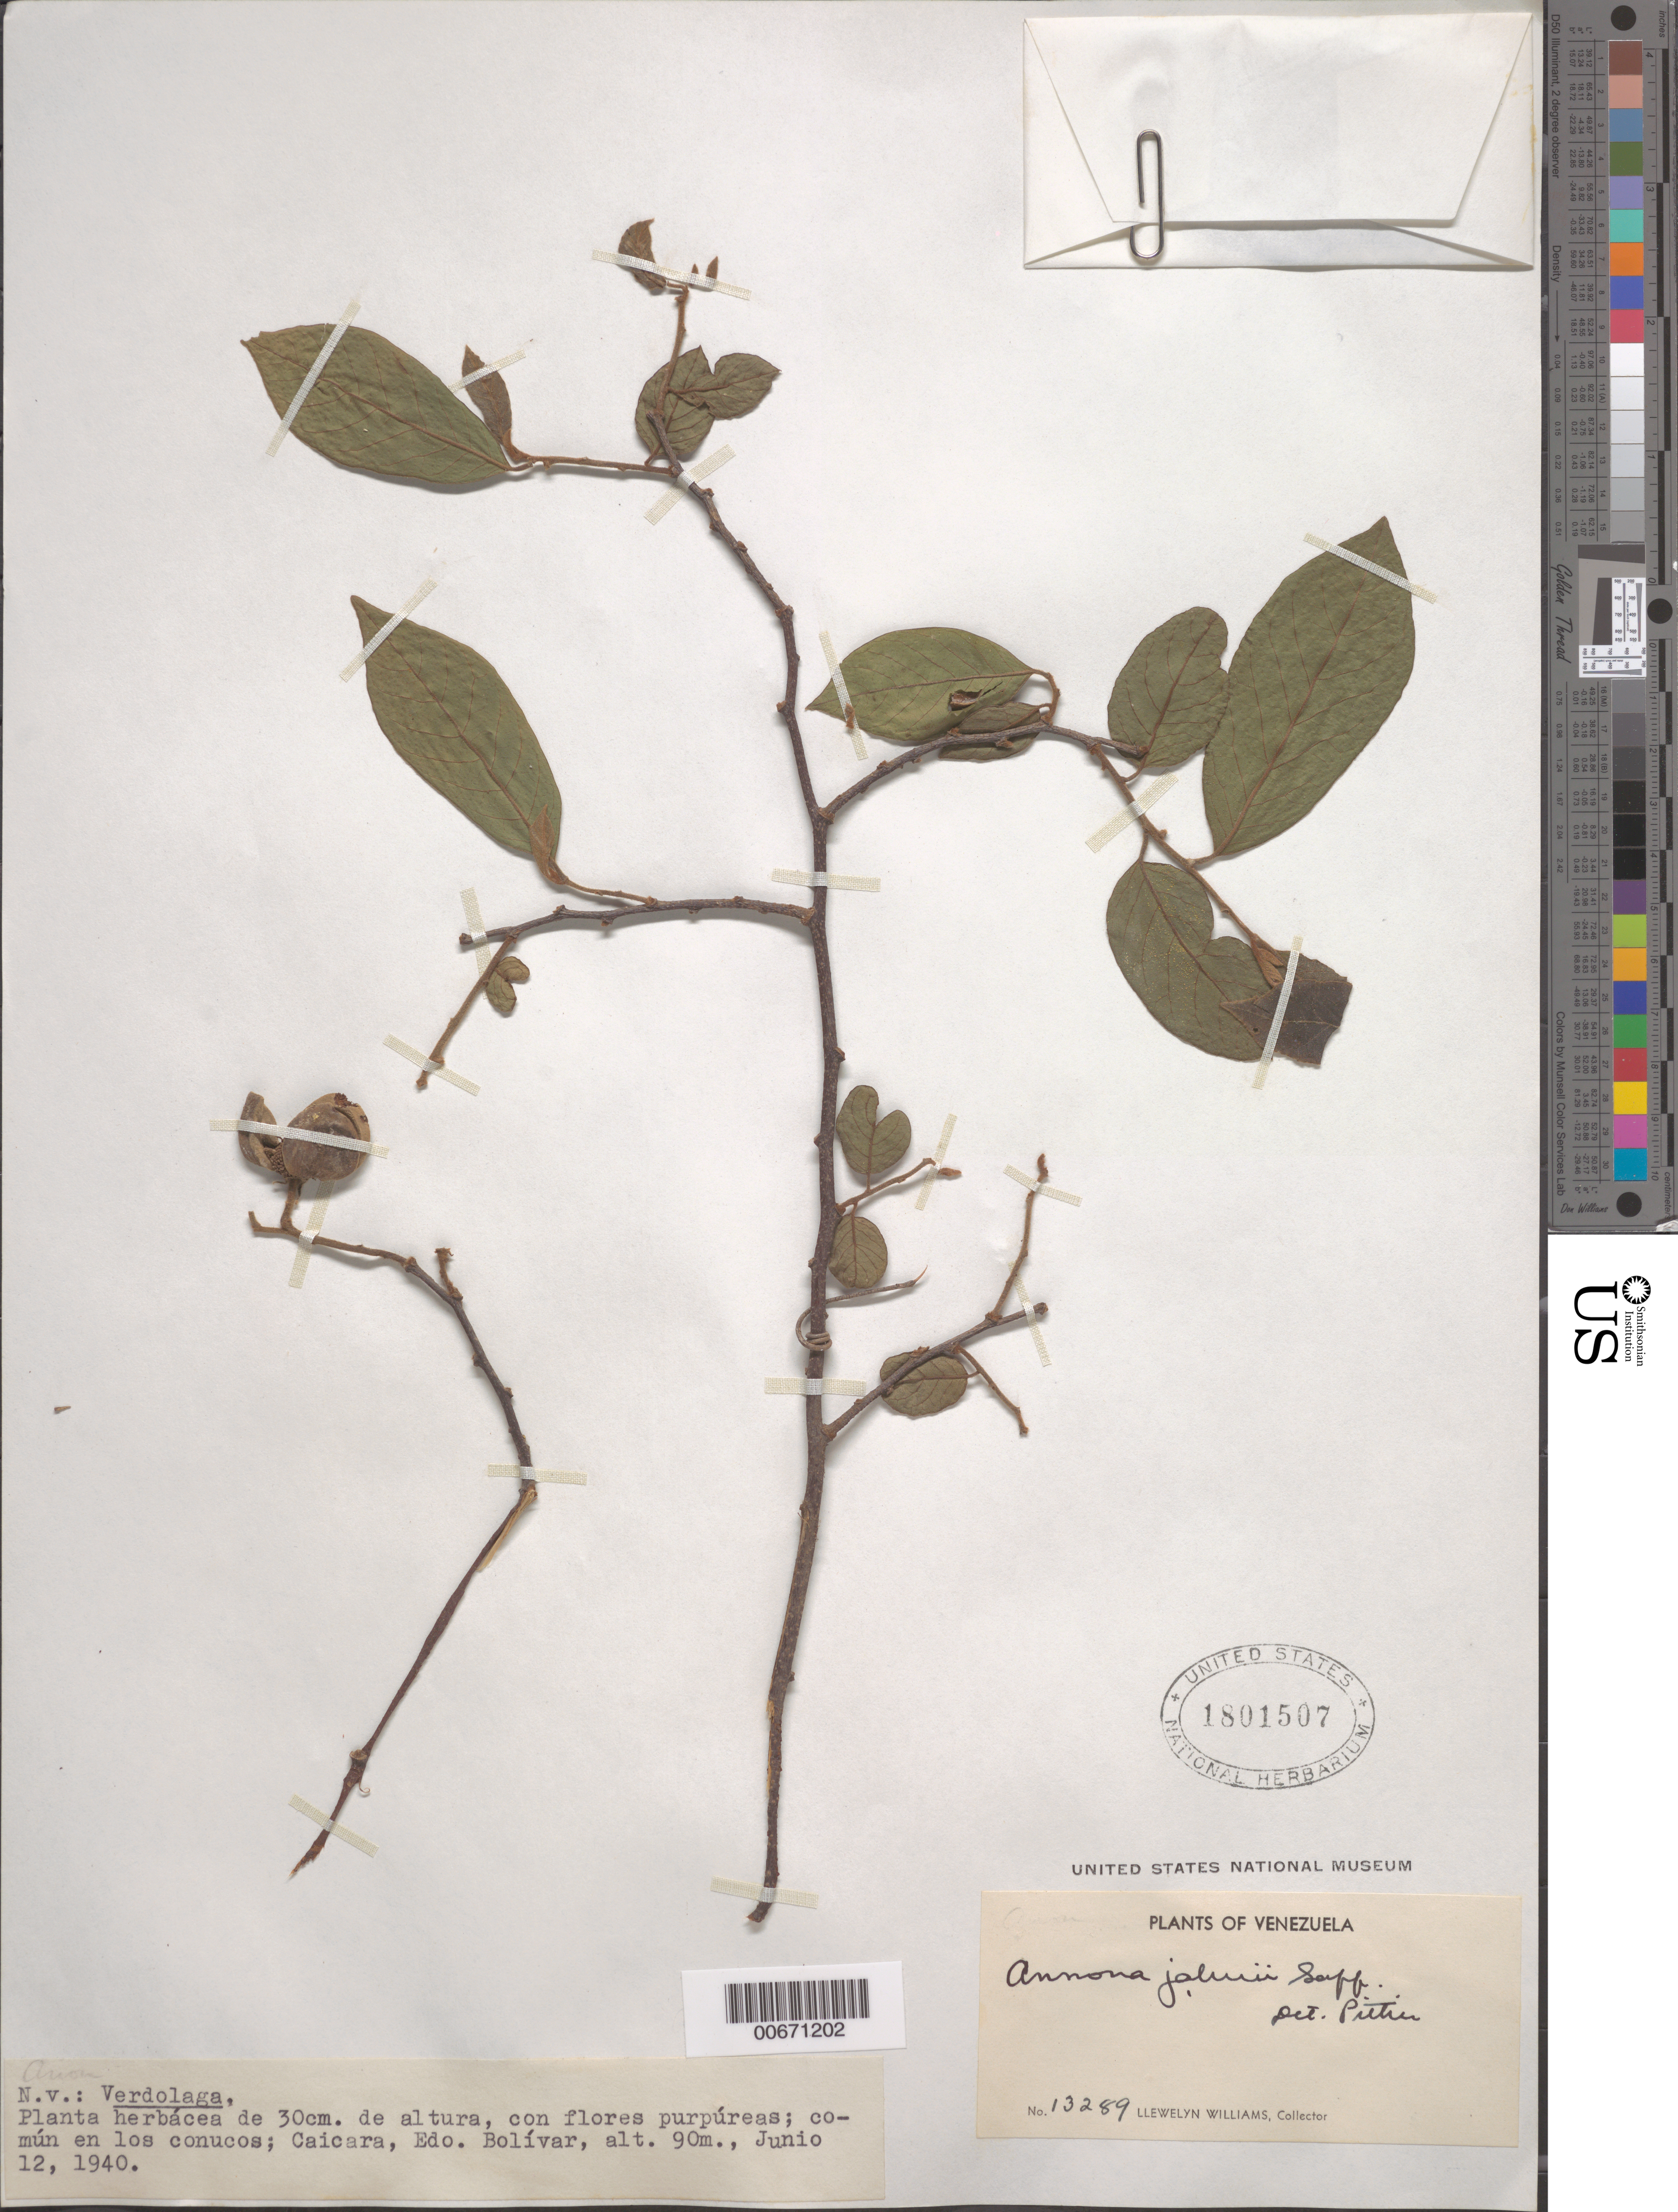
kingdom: Plantae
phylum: Tracheophyta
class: Magnoliopsida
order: Magnoliales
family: Annonaceae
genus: Annona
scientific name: Annona jahnii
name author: Saff.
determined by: Pittier, Henri F.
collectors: Ll. Williams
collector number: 13289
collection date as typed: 12-Jun-40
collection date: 1940-06-12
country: Venezuela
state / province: Bolívar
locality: Caicara, Medio Orinoco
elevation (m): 90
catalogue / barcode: US 1801507